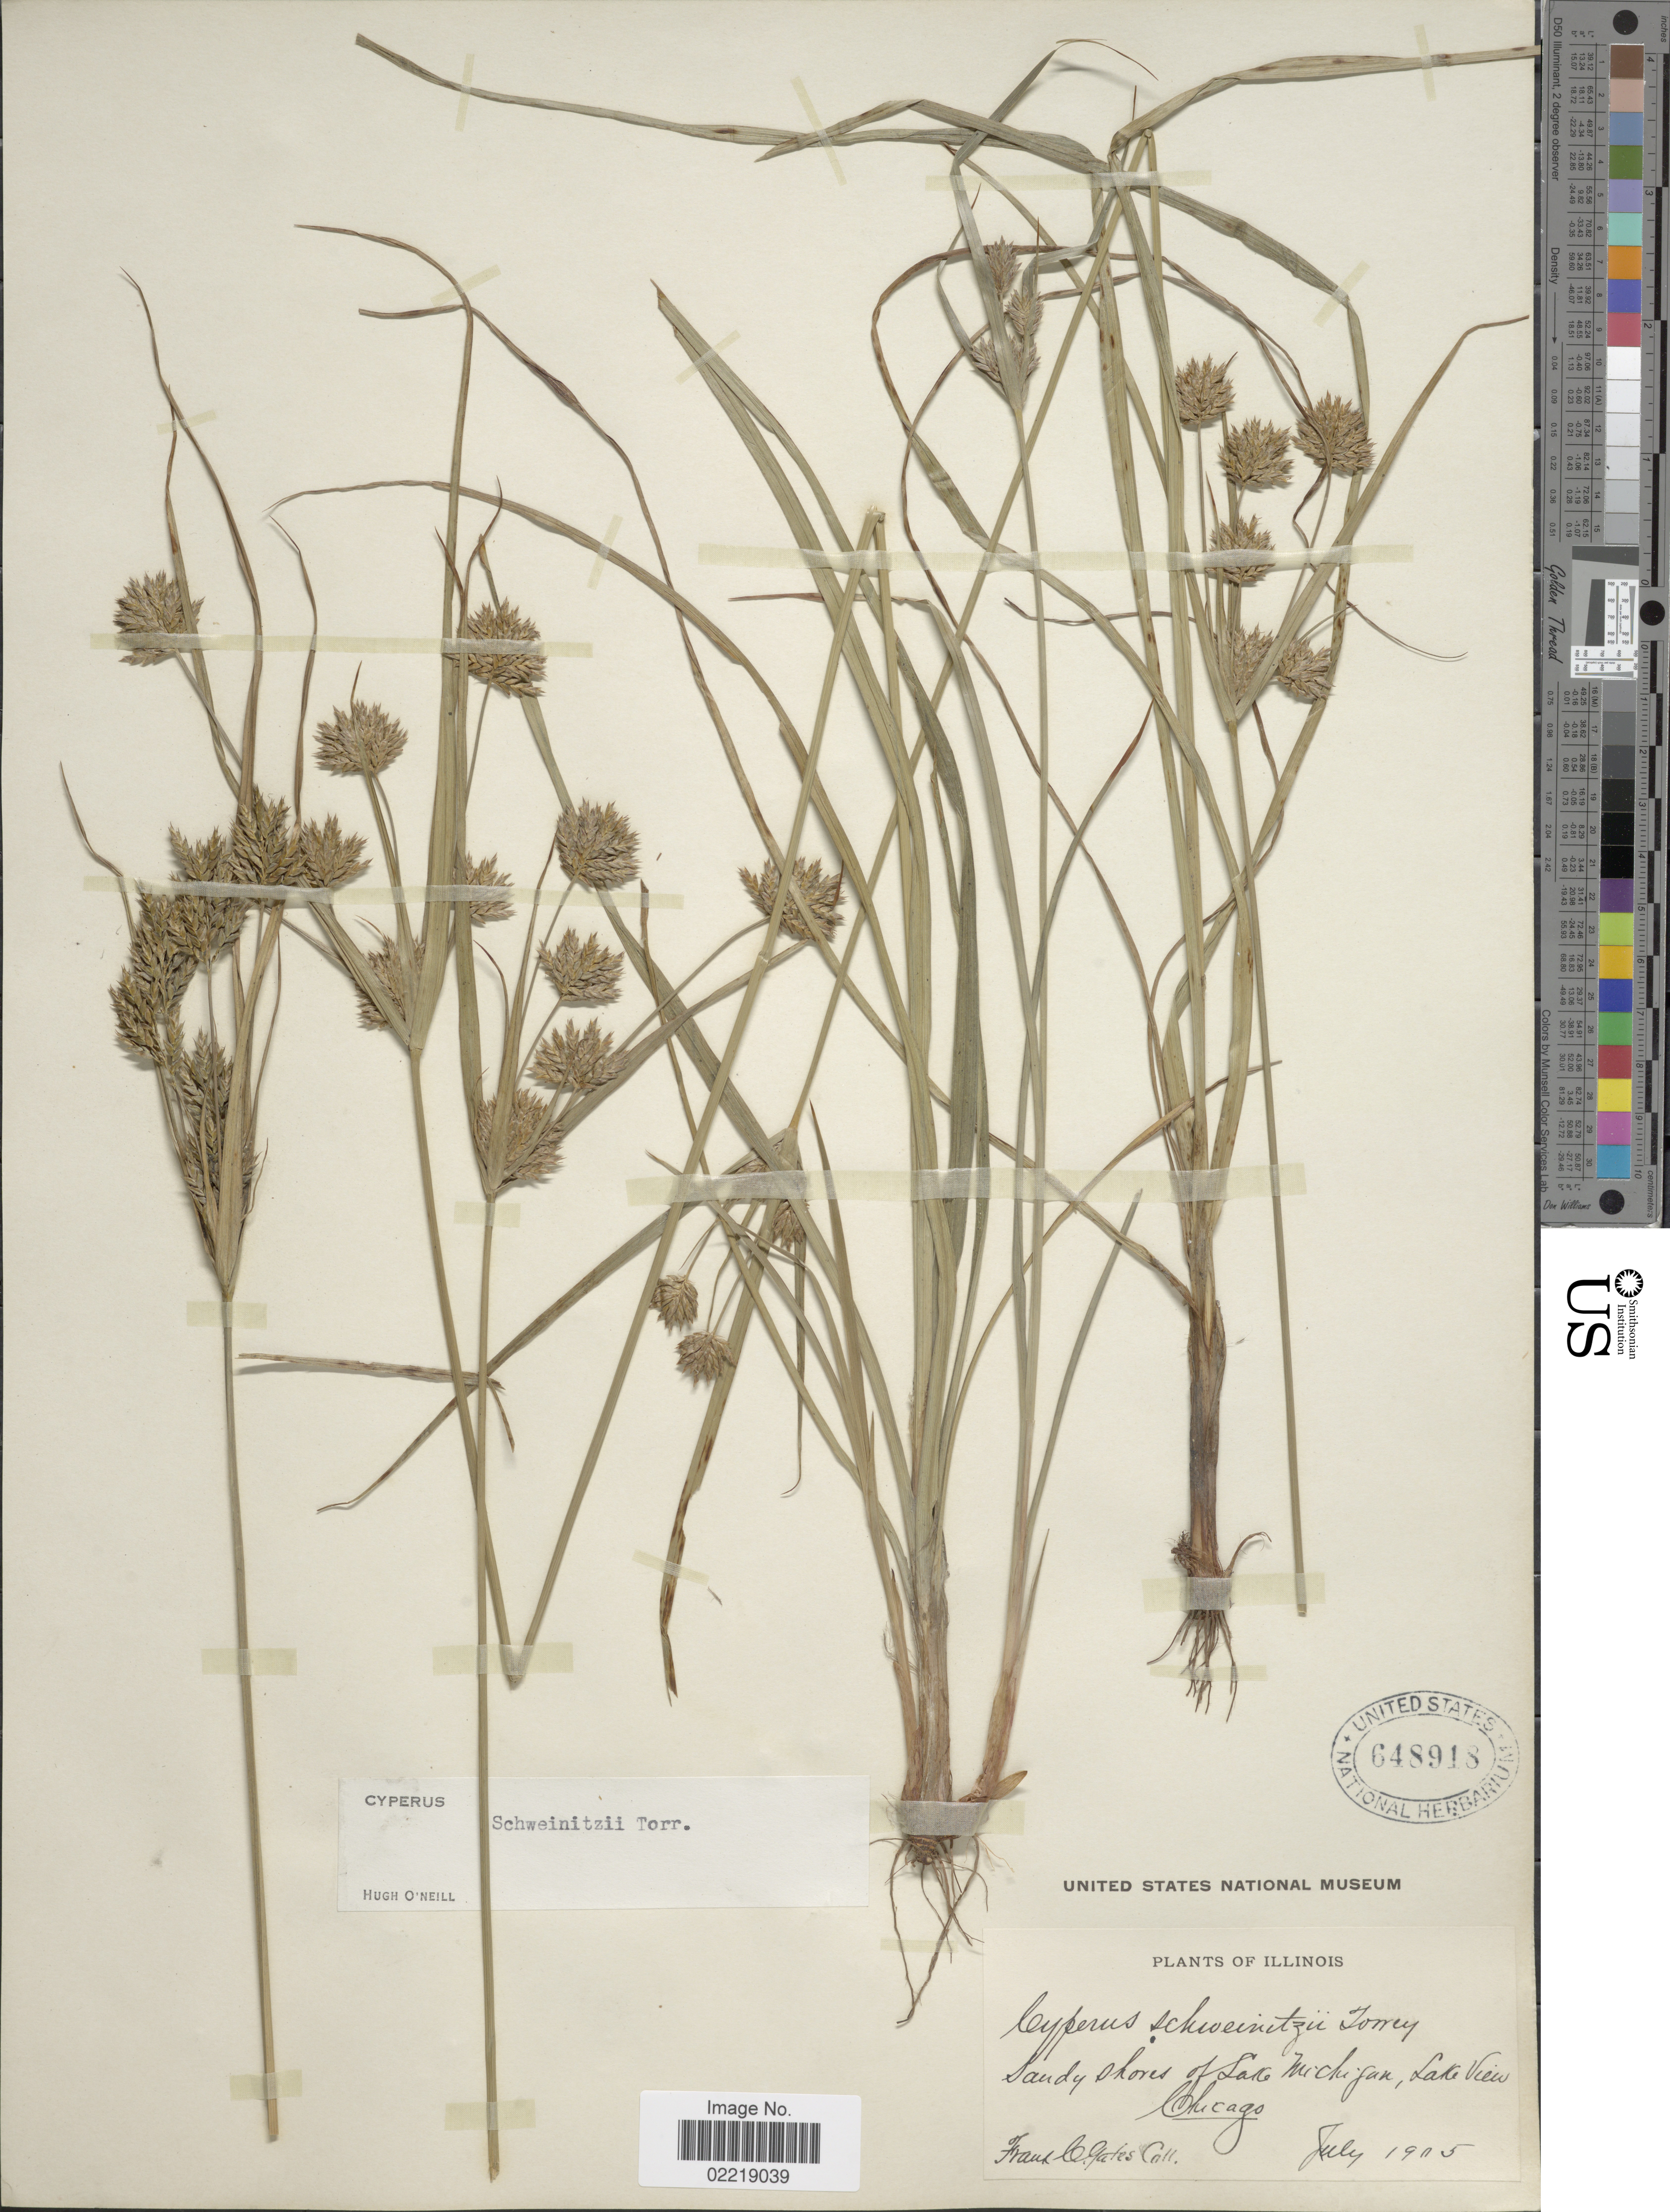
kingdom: Plantae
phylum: Tracheophyta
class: Liliopsida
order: Poales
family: Cyperaceae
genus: Cyperus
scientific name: Cyperus schweinitzii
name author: Torr.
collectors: F. C. Gates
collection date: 1905-07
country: United States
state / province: Illinois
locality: Sandy shores of Lake Michigan, Lake View, Chicago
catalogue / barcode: US 648918